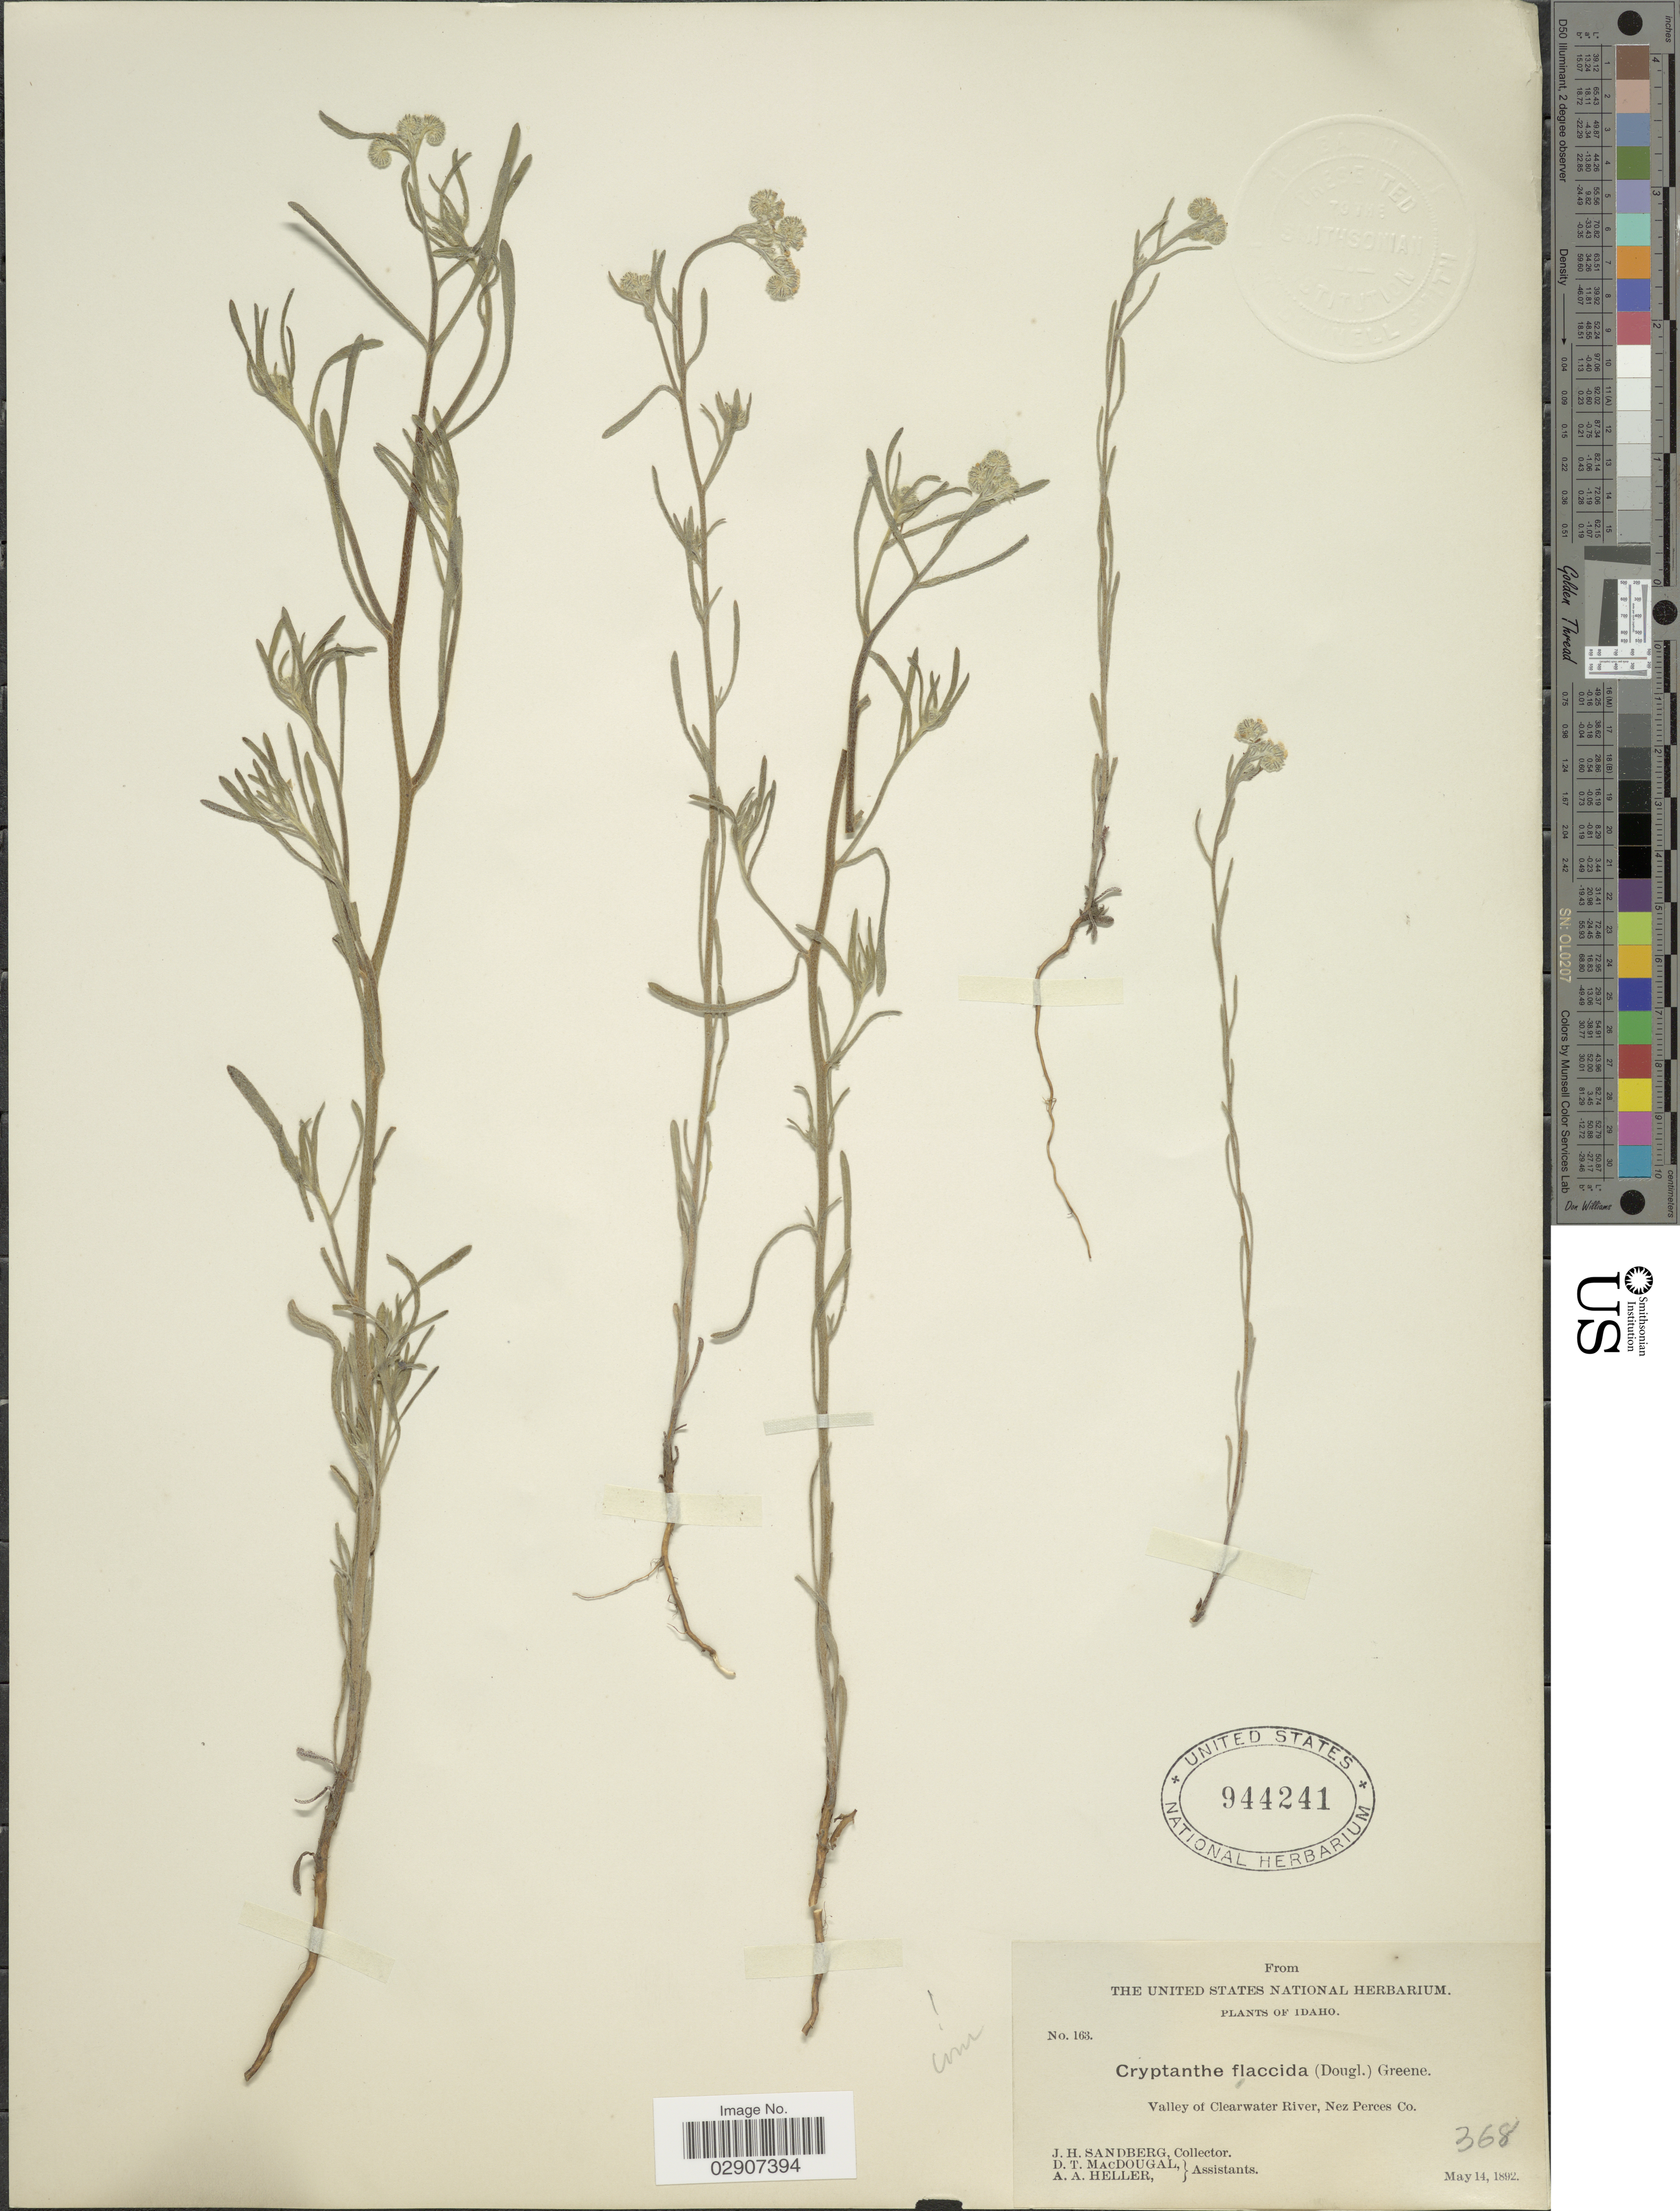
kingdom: Plantae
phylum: Tracheophyta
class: Magnoliopsida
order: Boraginales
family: Boraginaceae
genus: Cryptantha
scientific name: Cryptantha flaccida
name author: (Douglas ex Lehm.) Greene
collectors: J. H. Sandberg, D. T. MacDougal & A. A. Heller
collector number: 163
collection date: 1892-05-14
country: United States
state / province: Idaho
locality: Valley of Clearwater River, Nez Perces Co.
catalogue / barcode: US 944241